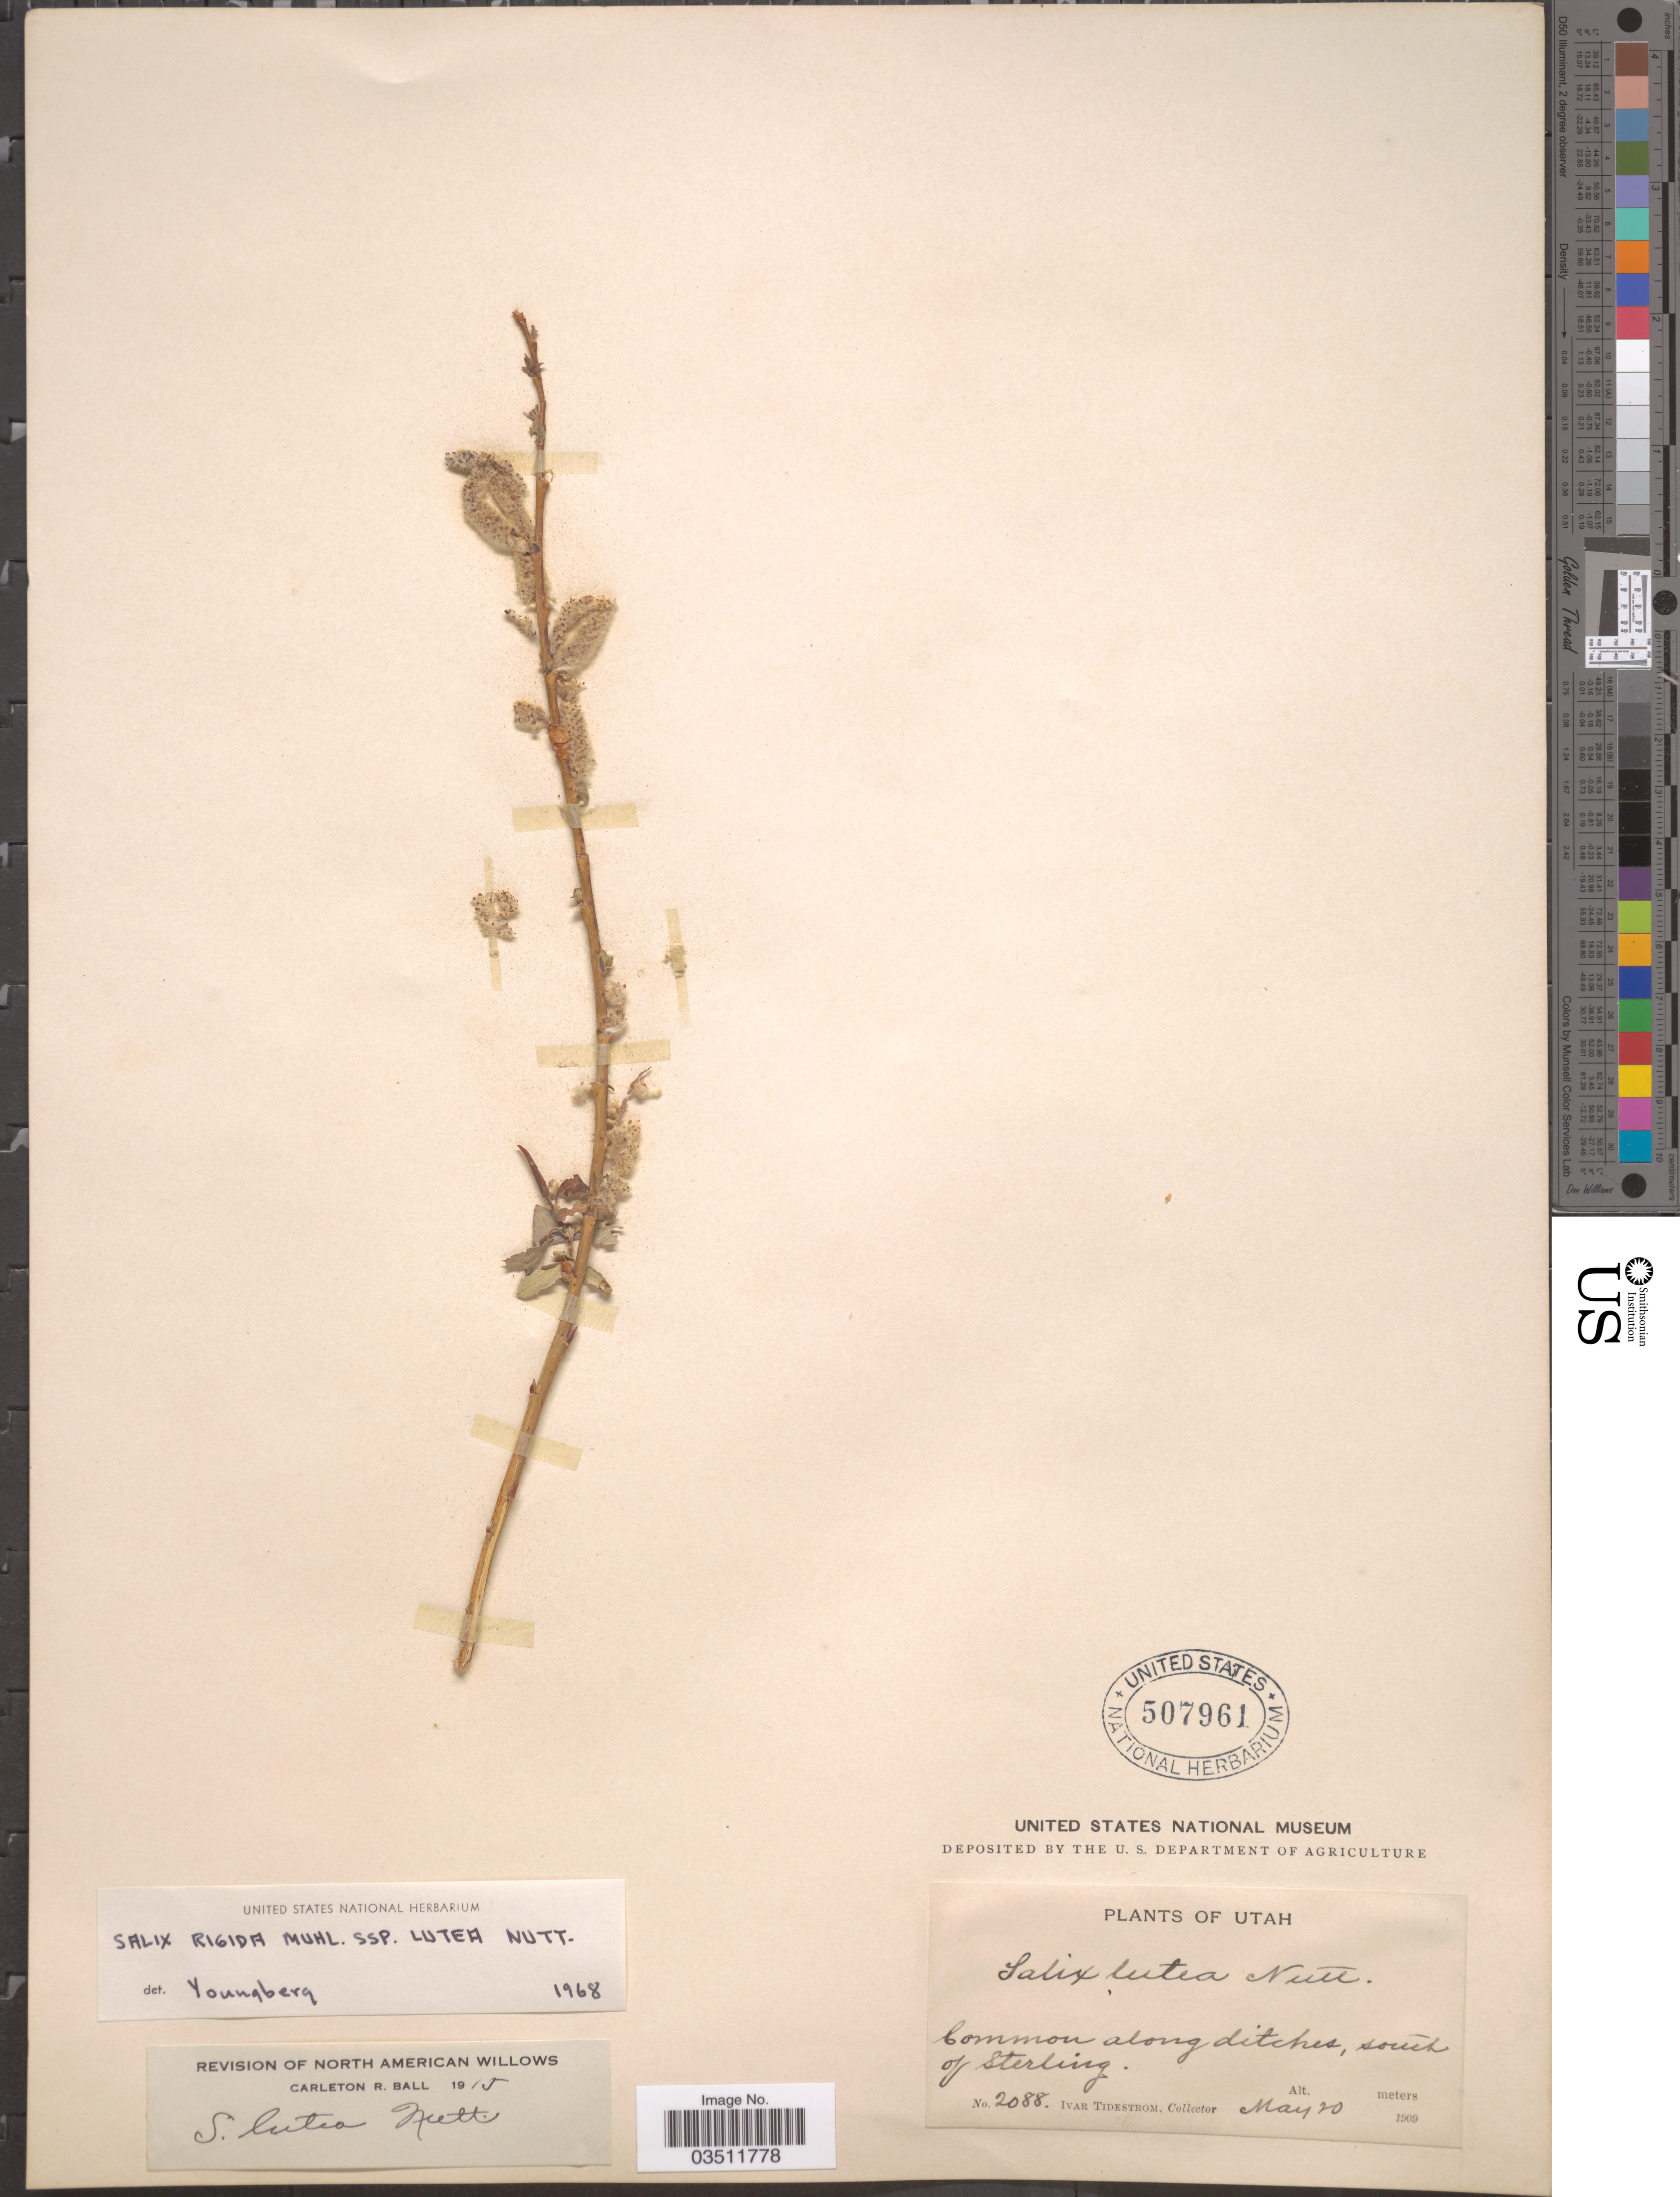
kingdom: Plantae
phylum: Tracheophyta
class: Magnoliopsida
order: Malpighiales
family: Salicaceae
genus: Salix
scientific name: Salix lutea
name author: Nutt.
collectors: I. F. Tidestrom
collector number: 2088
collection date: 1909-05-20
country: United States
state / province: Utah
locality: Along ditches, south of Sterling.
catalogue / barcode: US 507961